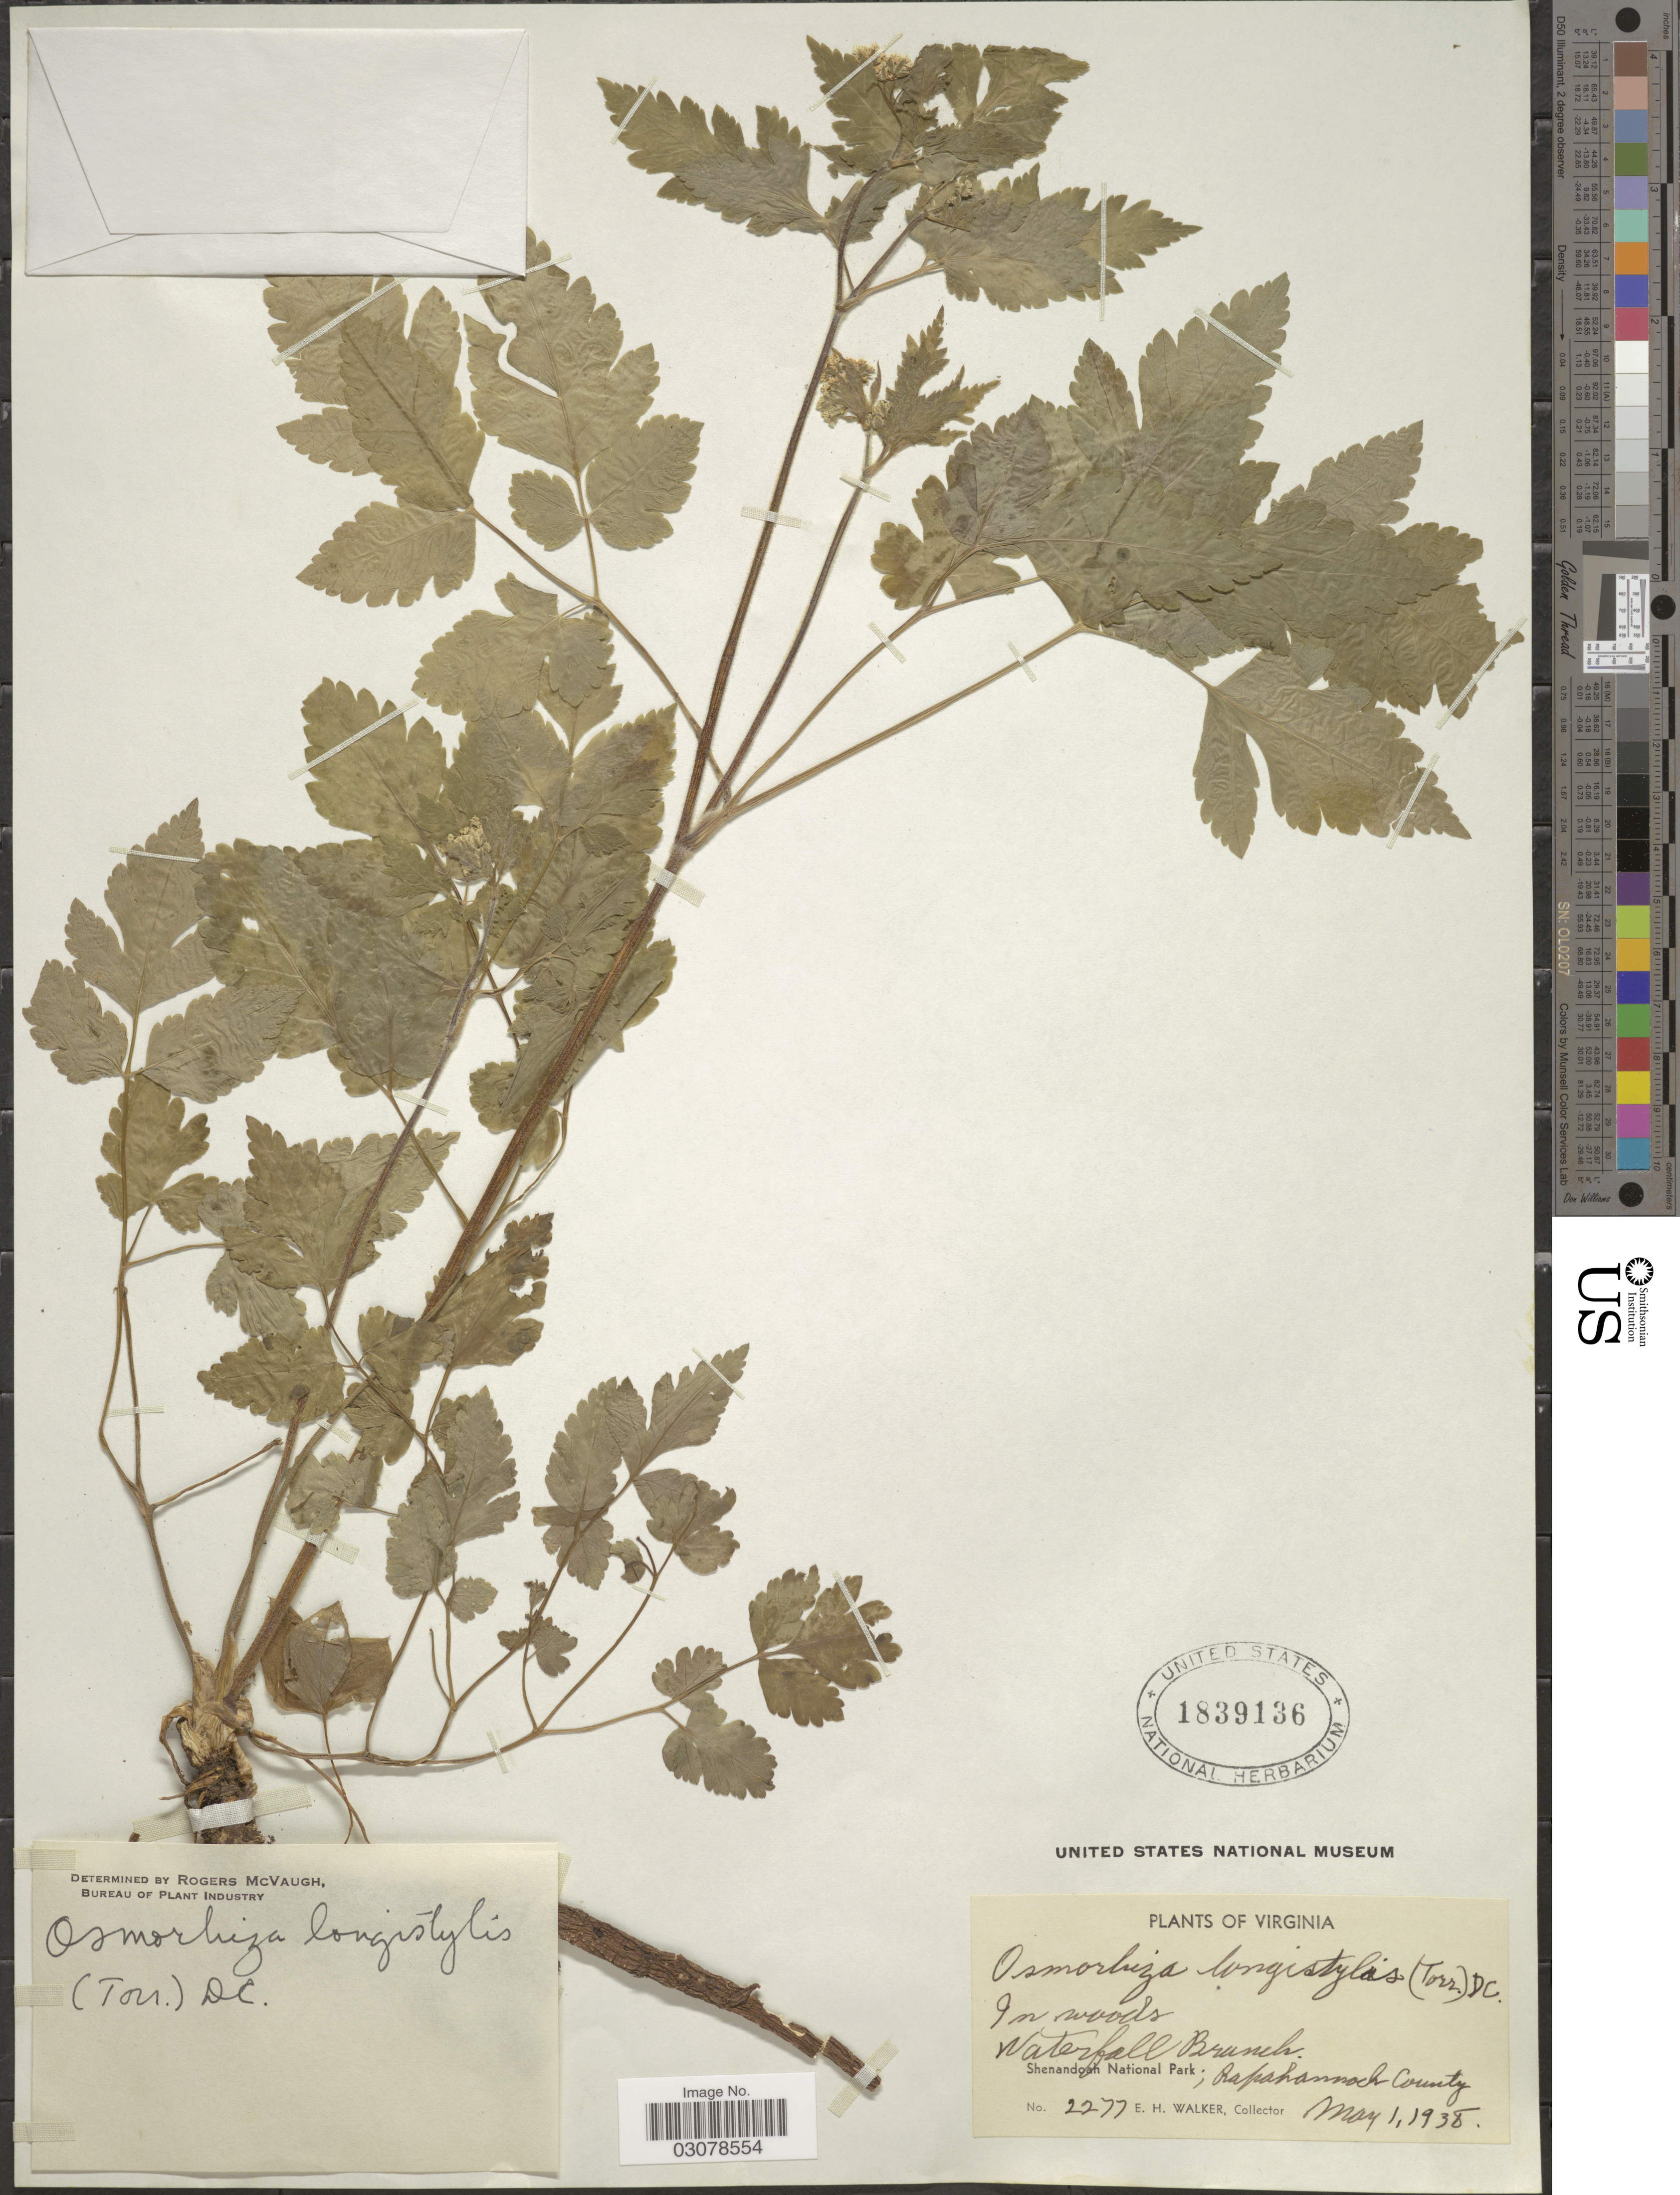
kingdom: Plantae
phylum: Tracheophyta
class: Magnoliopsida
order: Apiales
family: Apiaceae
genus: Osmorhiza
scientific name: Osmorhiza longistylis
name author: (Torr.) DC.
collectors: E. H. Walker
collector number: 2277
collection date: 1938-05-01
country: United States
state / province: Virginia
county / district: Shenandoah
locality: Waterfall Branch. Shenandoah National Park; Rapahannoch County.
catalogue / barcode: US 1839136